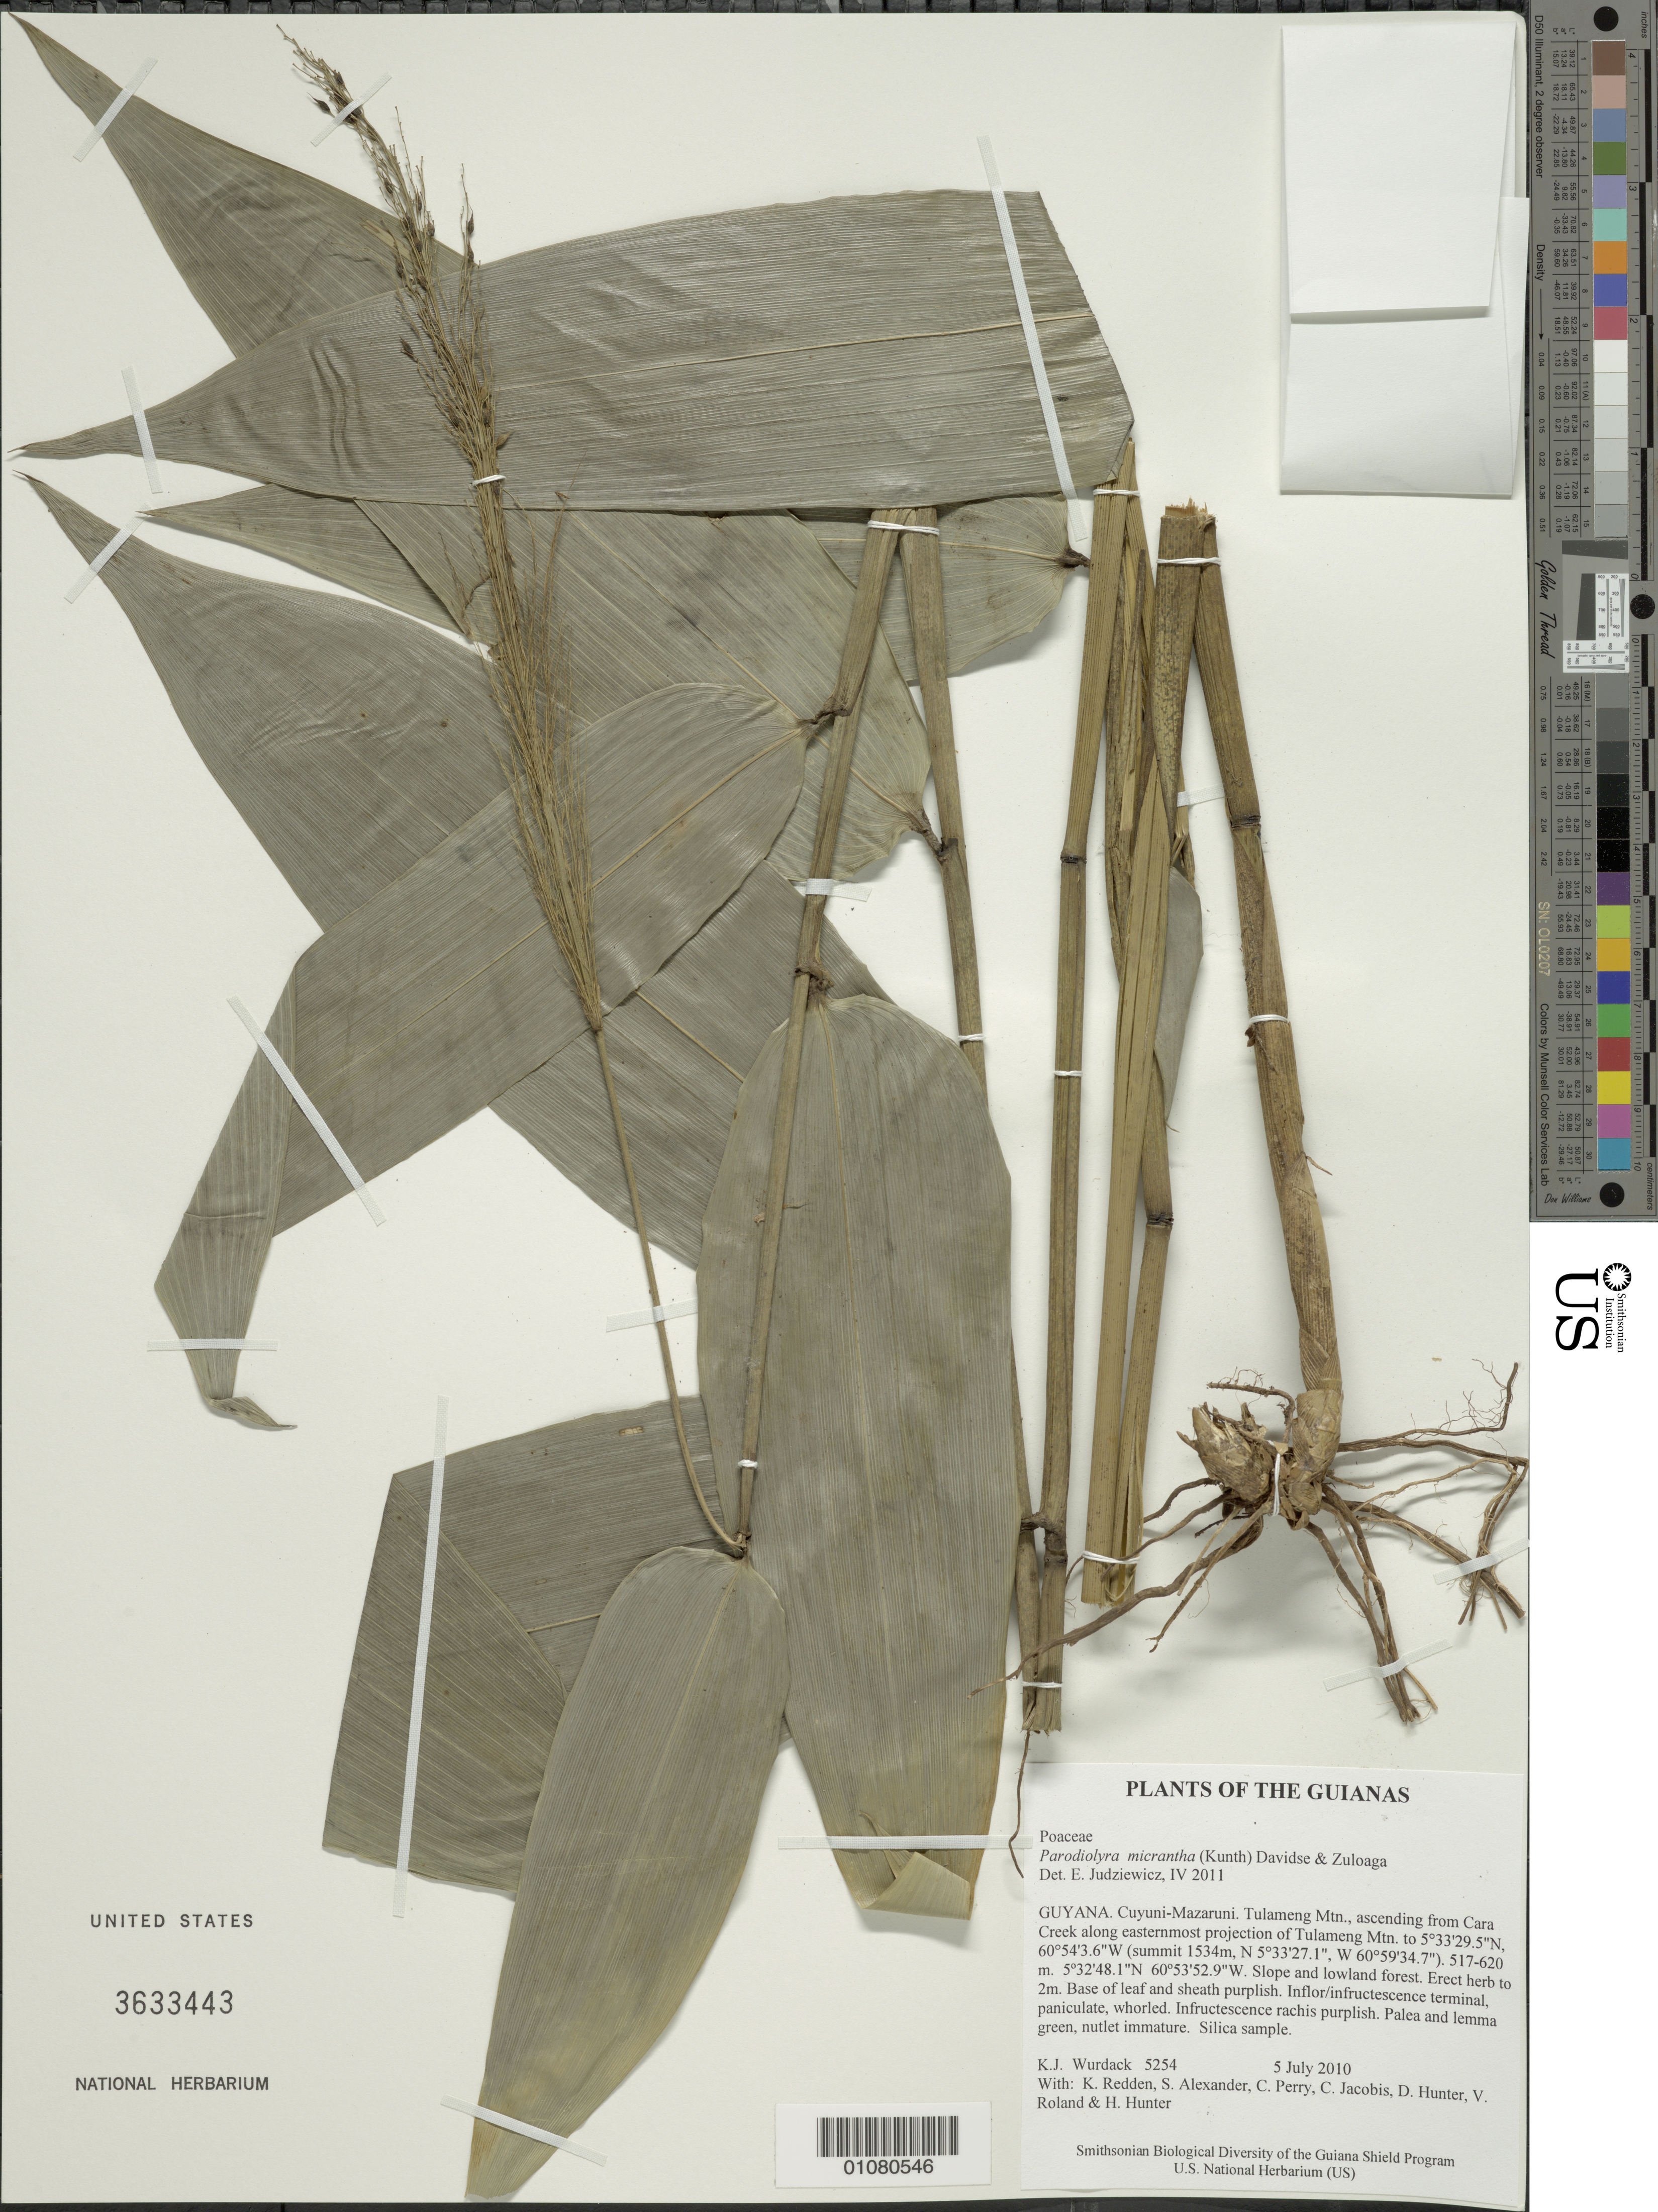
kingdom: Plantae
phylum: Tracheophyta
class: Liliopsida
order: Poales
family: Poaceae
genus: Parodiolyra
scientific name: Parodiolyra micrantha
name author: (Kunth) Davidse & Zuloaga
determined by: Judziewicz, E. J.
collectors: K. Wurdack, K. M. Redden, S. N. Alexander, C. Perry, C. Jacobis, D. Hunter, V. Roland & H. Hunter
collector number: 5254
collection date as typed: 5 July 2010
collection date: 2010-07-05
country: Guyana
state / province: Cuyuni-Mazaruni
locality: Tulameng Mtn., ascending from Cara Creek along easternmost projection of Tulameng Mtn. to 5°33'29.5"N, 60°54'3.6"W (summit 1534m, N 5°33'27.1", W 60°59'34.7")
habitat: Slope and lowland forest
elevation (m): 517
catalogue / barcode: US 3633443